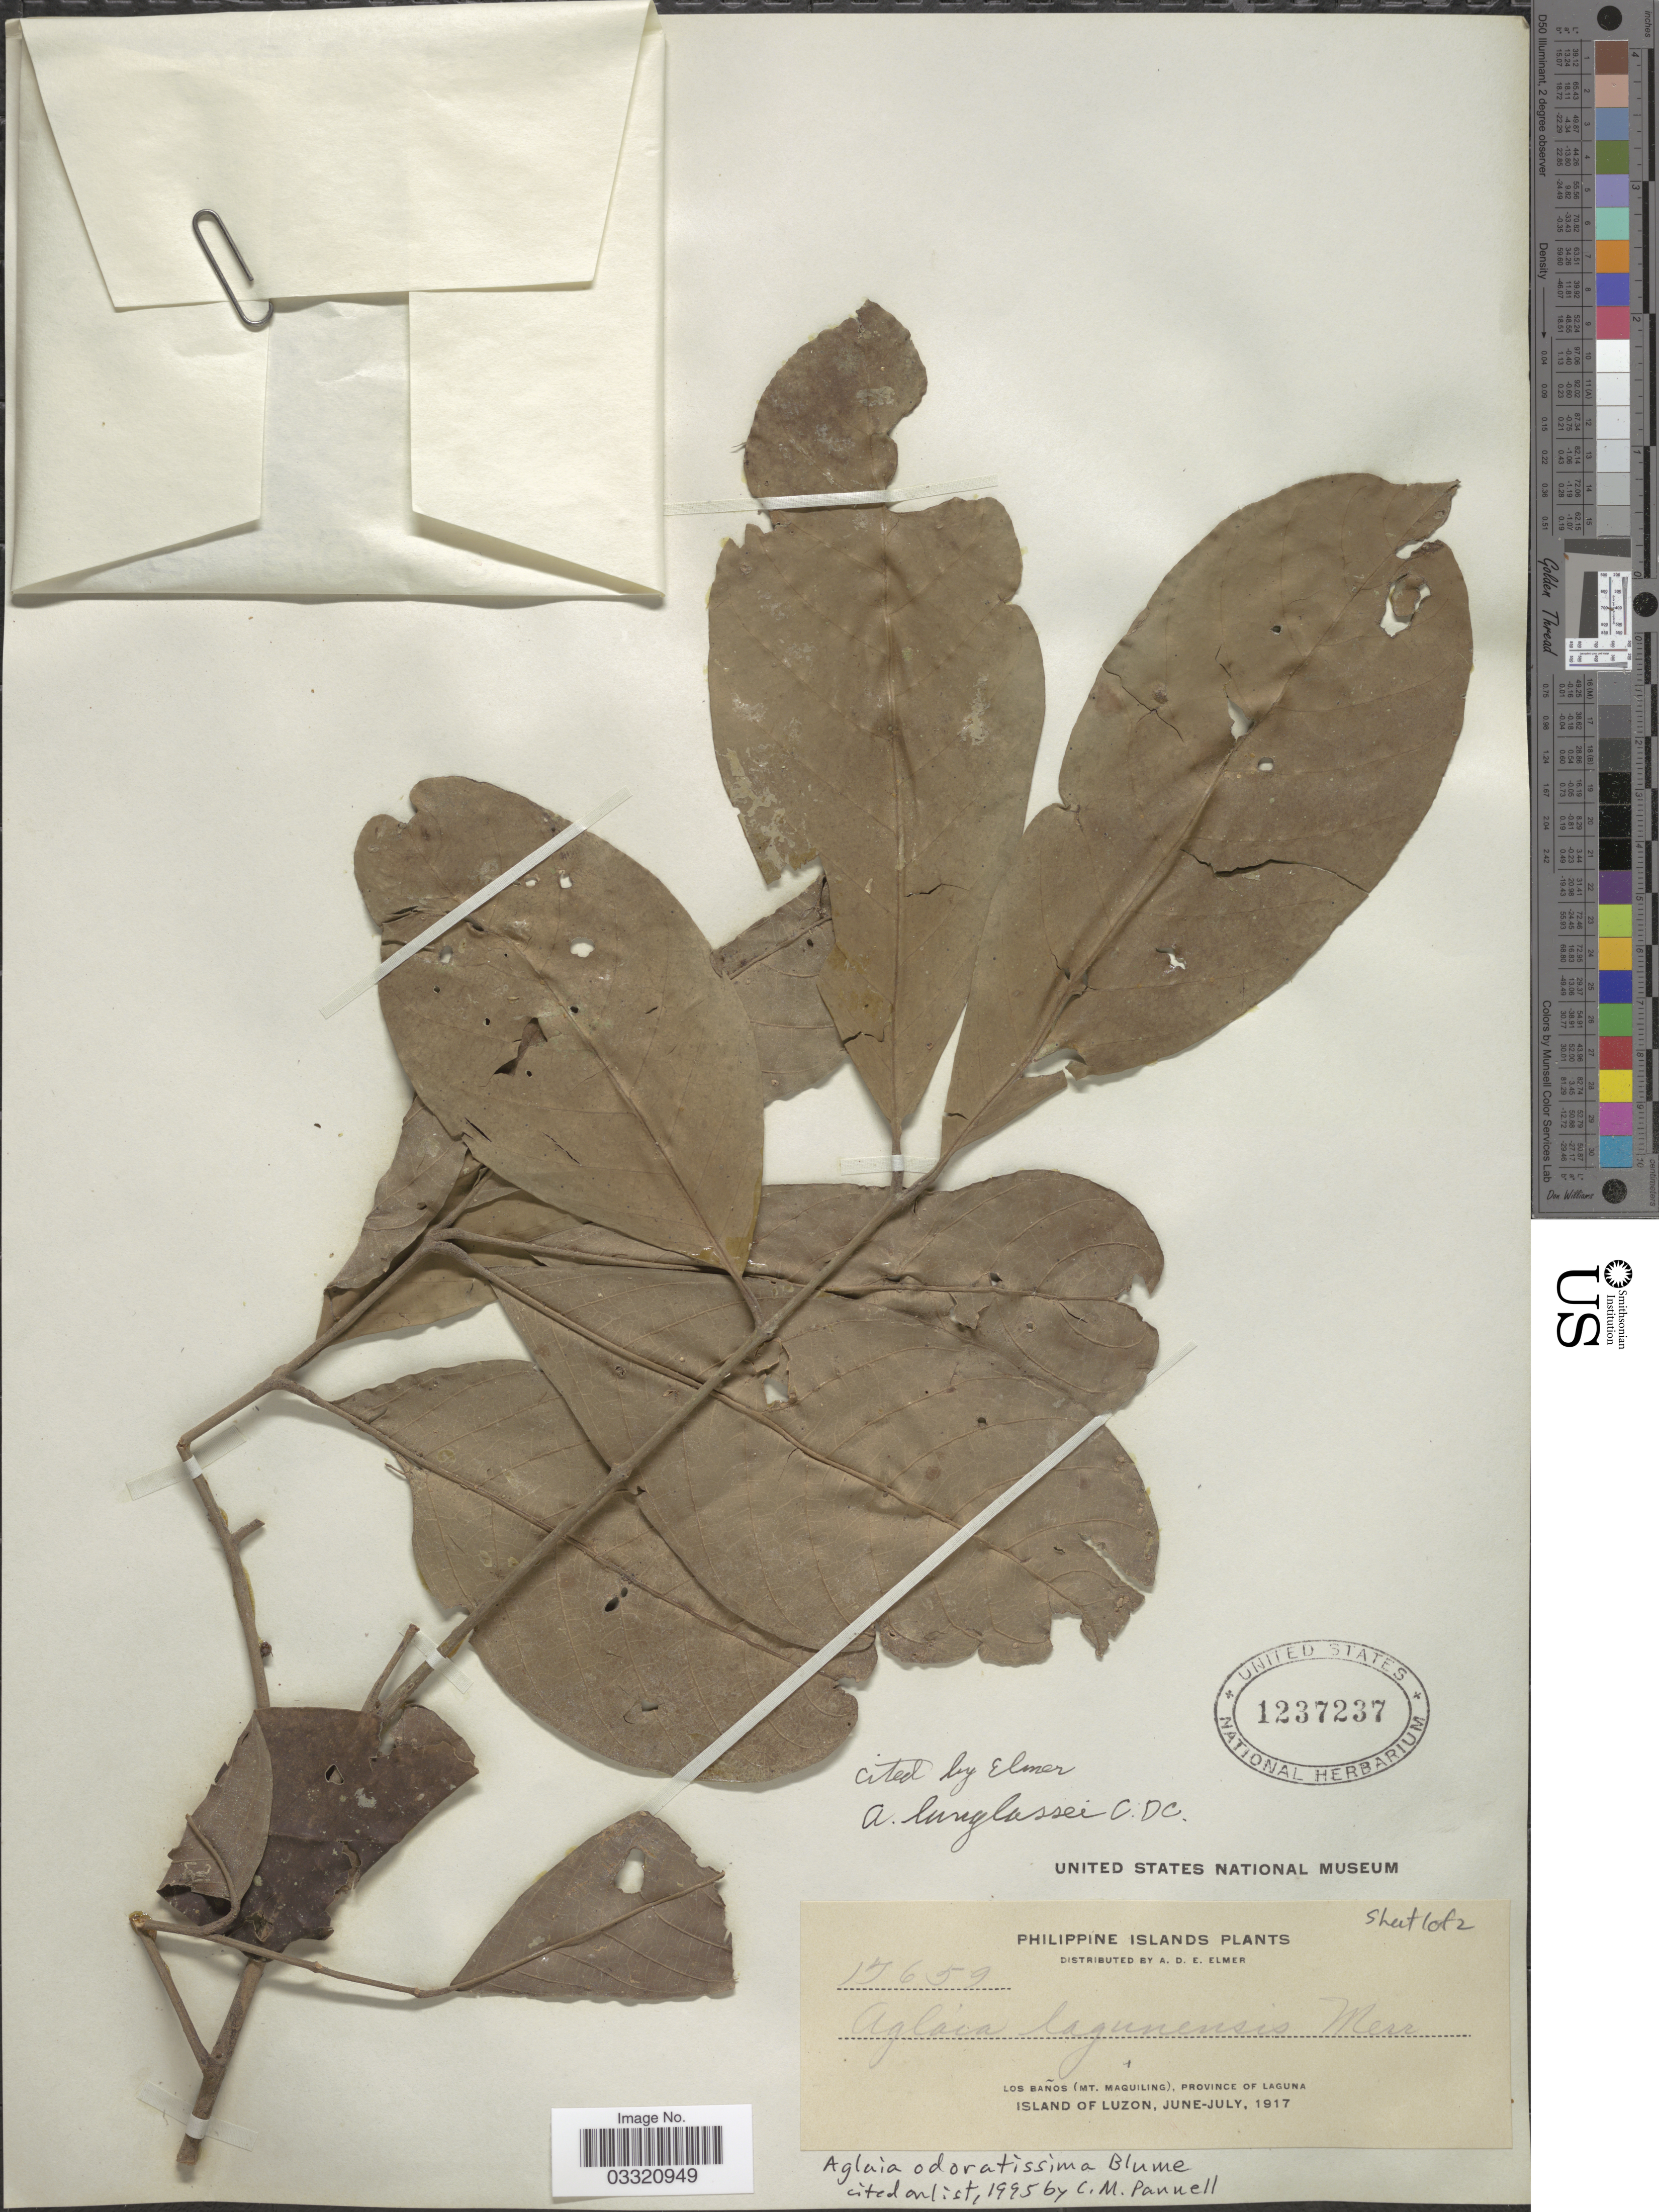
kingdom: Plantae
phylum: Tracheophyta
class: Magnoliopsida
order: Sapindales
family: Meliaceae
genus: Aglaia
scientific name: Aglaia odoratissima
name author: Blume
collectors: A. D. E. Elmer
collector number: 17659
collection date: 1917-06/1917-07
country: Philippines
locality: Philippine Islands. Los Baños (Mt. Maquiling), Province of Laguna. Island of Luzon.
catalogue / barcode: US 1237237